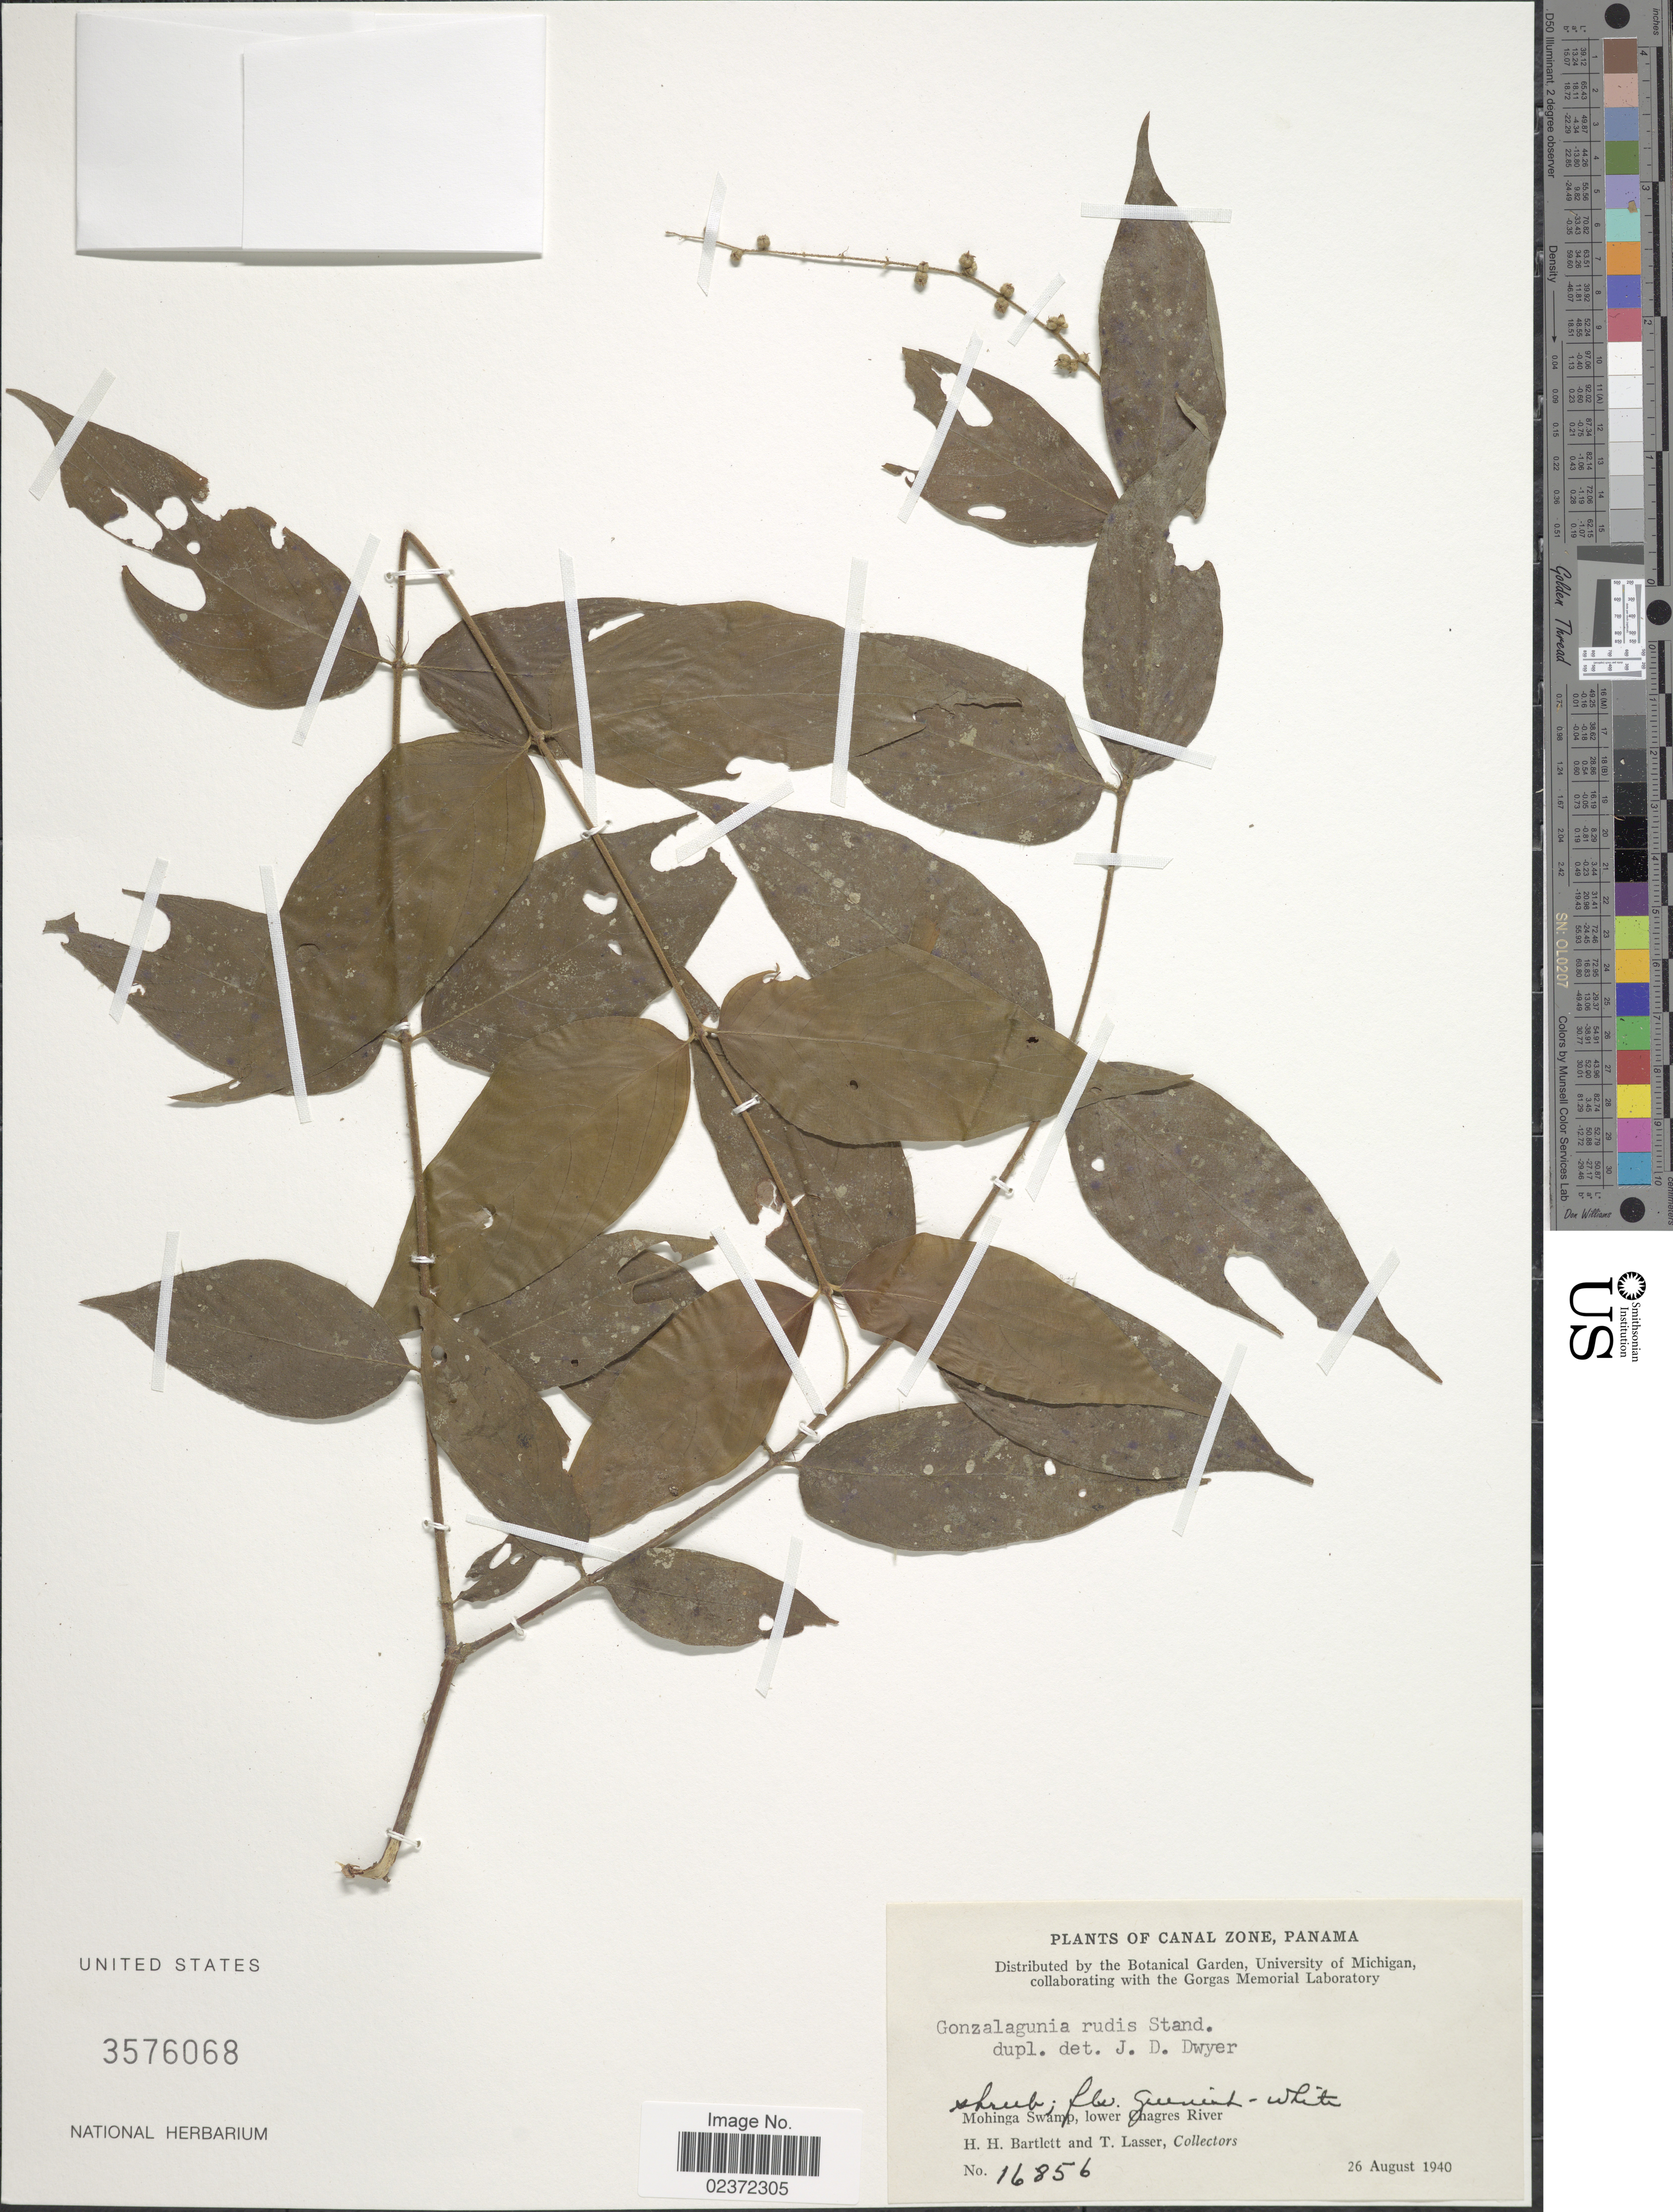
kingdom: Plantae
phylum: Tracheophyta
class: Magnoliopsida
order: Gentianales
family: Rubiaceae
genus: Duggena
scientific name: Duggena rudis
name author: Standl.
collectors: H. H. Bartlett & T. Lasser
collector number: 16856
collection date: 1940-08-26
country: Panama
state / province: Colón / Panamá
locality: Canal Zone, Mohinga Swamp, lower Chagres River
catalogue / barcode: US 3576068